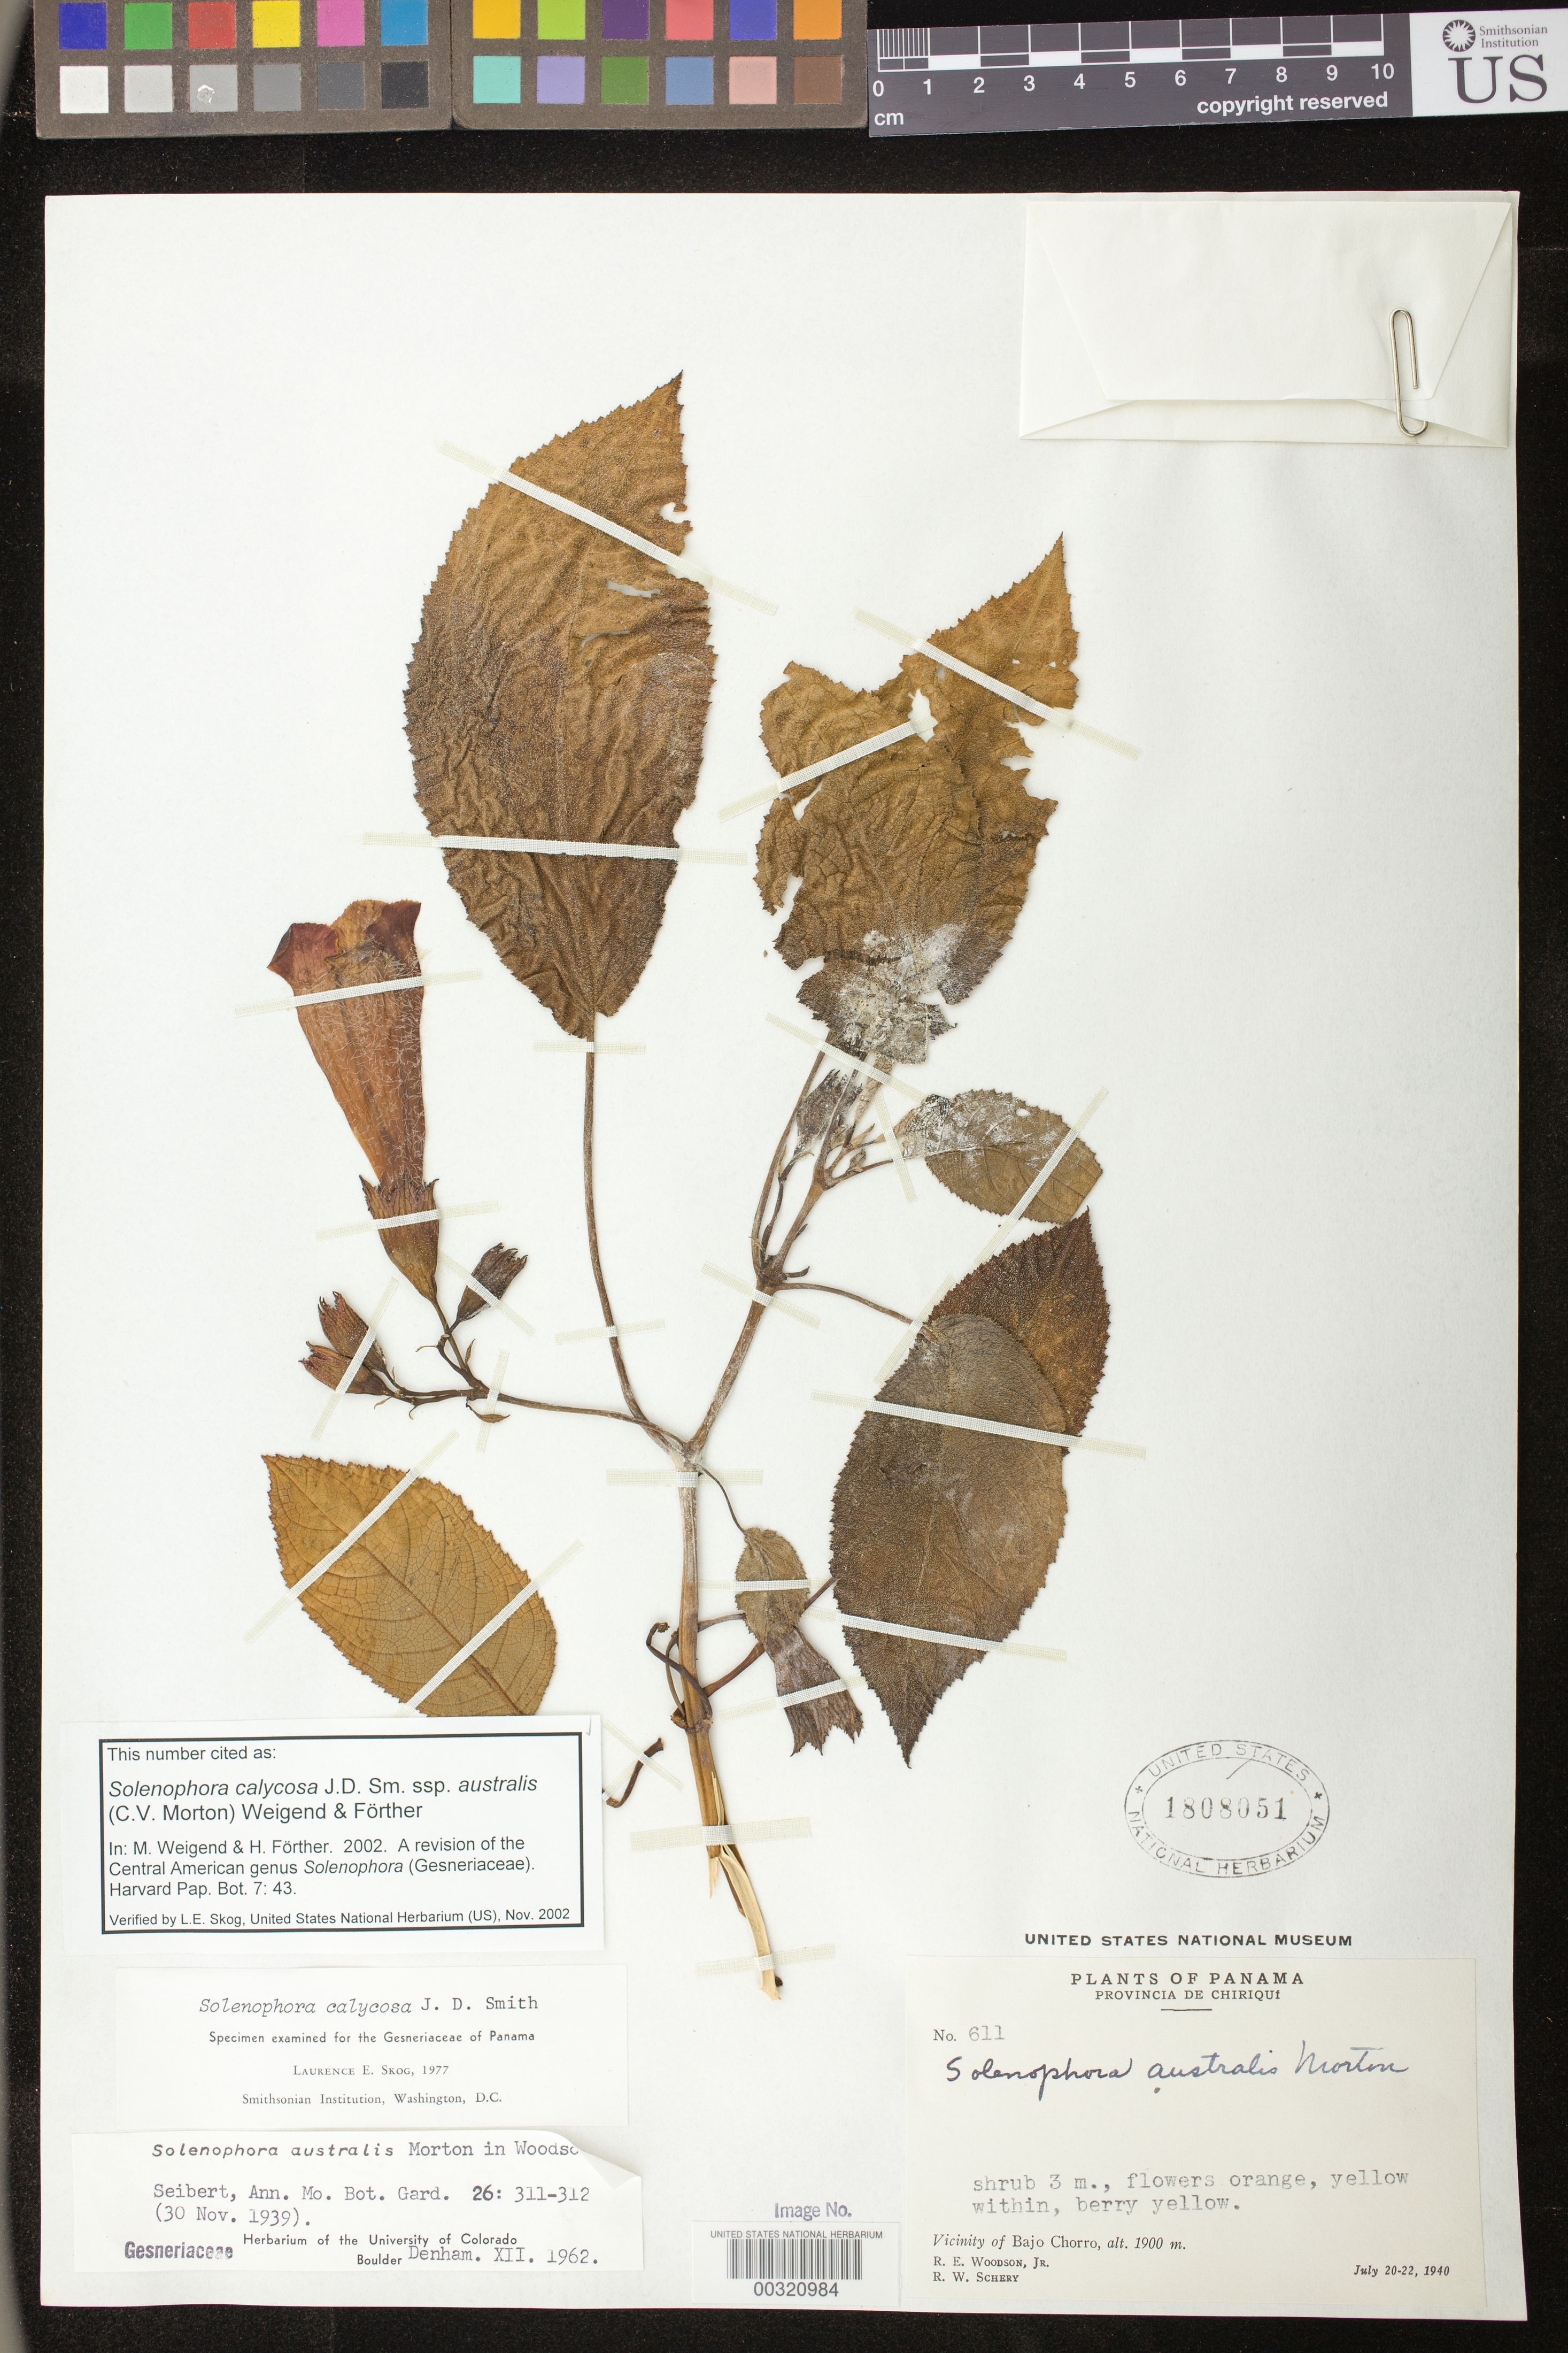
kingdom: Plantae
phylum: Tracheophyta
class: Magnoliopsida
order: Lamiales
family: Gesneriaceae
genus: Solenophora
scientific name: Solenophora calycosa subsp. australis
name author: (C.V. Morton) Weigend & Förther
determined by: Weigend; Förther, Harald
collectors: R. E. Woodson & R. W. Schery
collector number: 611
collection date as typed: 20-22 Jul 1940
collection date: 1940-07-20/1940-07-22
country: Panama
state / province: Chiriquí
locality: Vicinity of Bajo Chorro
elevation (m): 1900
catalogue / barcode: US 1808051